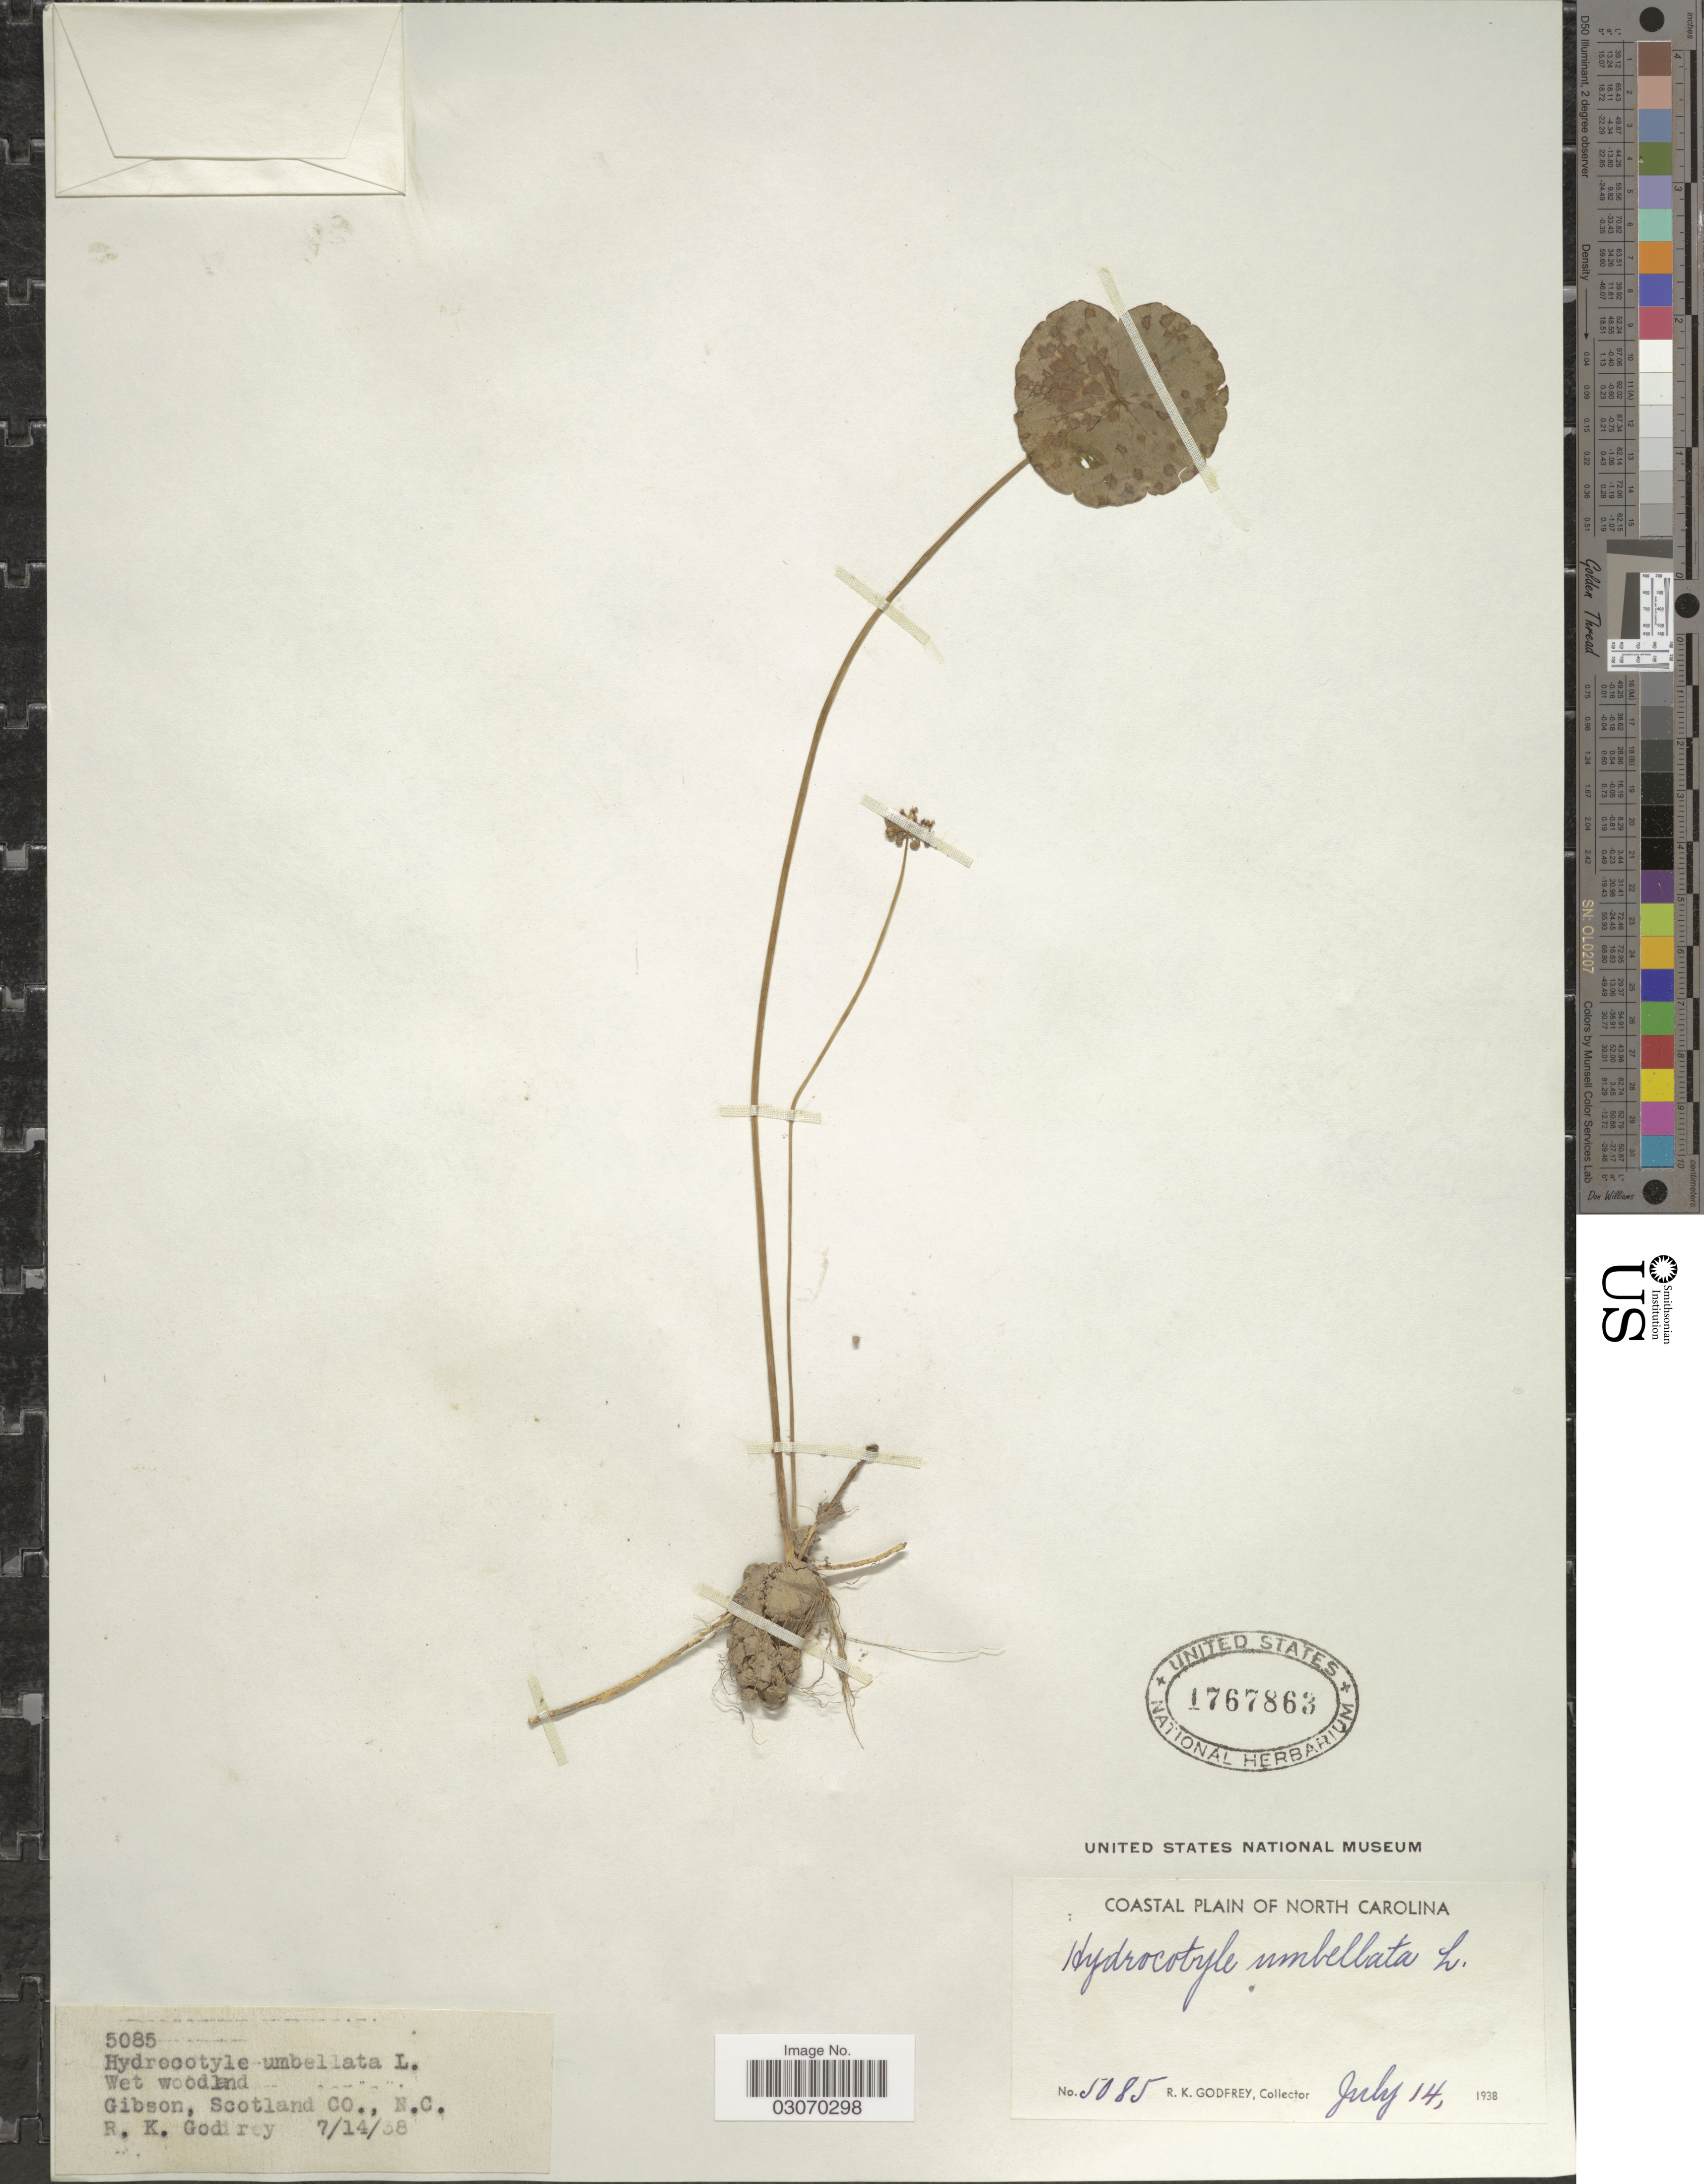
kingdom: Plantae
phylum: Tracheophyta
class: Magnoliopsida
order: Apiales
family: Araliaceae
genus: Hydrocotyle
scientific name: Hydrocotyle umbellata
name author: L.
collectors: R. K. Godfrey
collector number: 5085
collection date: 1938-07-14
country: United States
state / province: North Carolina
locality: Gibson, Scotland CO. Coastal plain of North Carolina.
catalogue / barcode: US 1767863